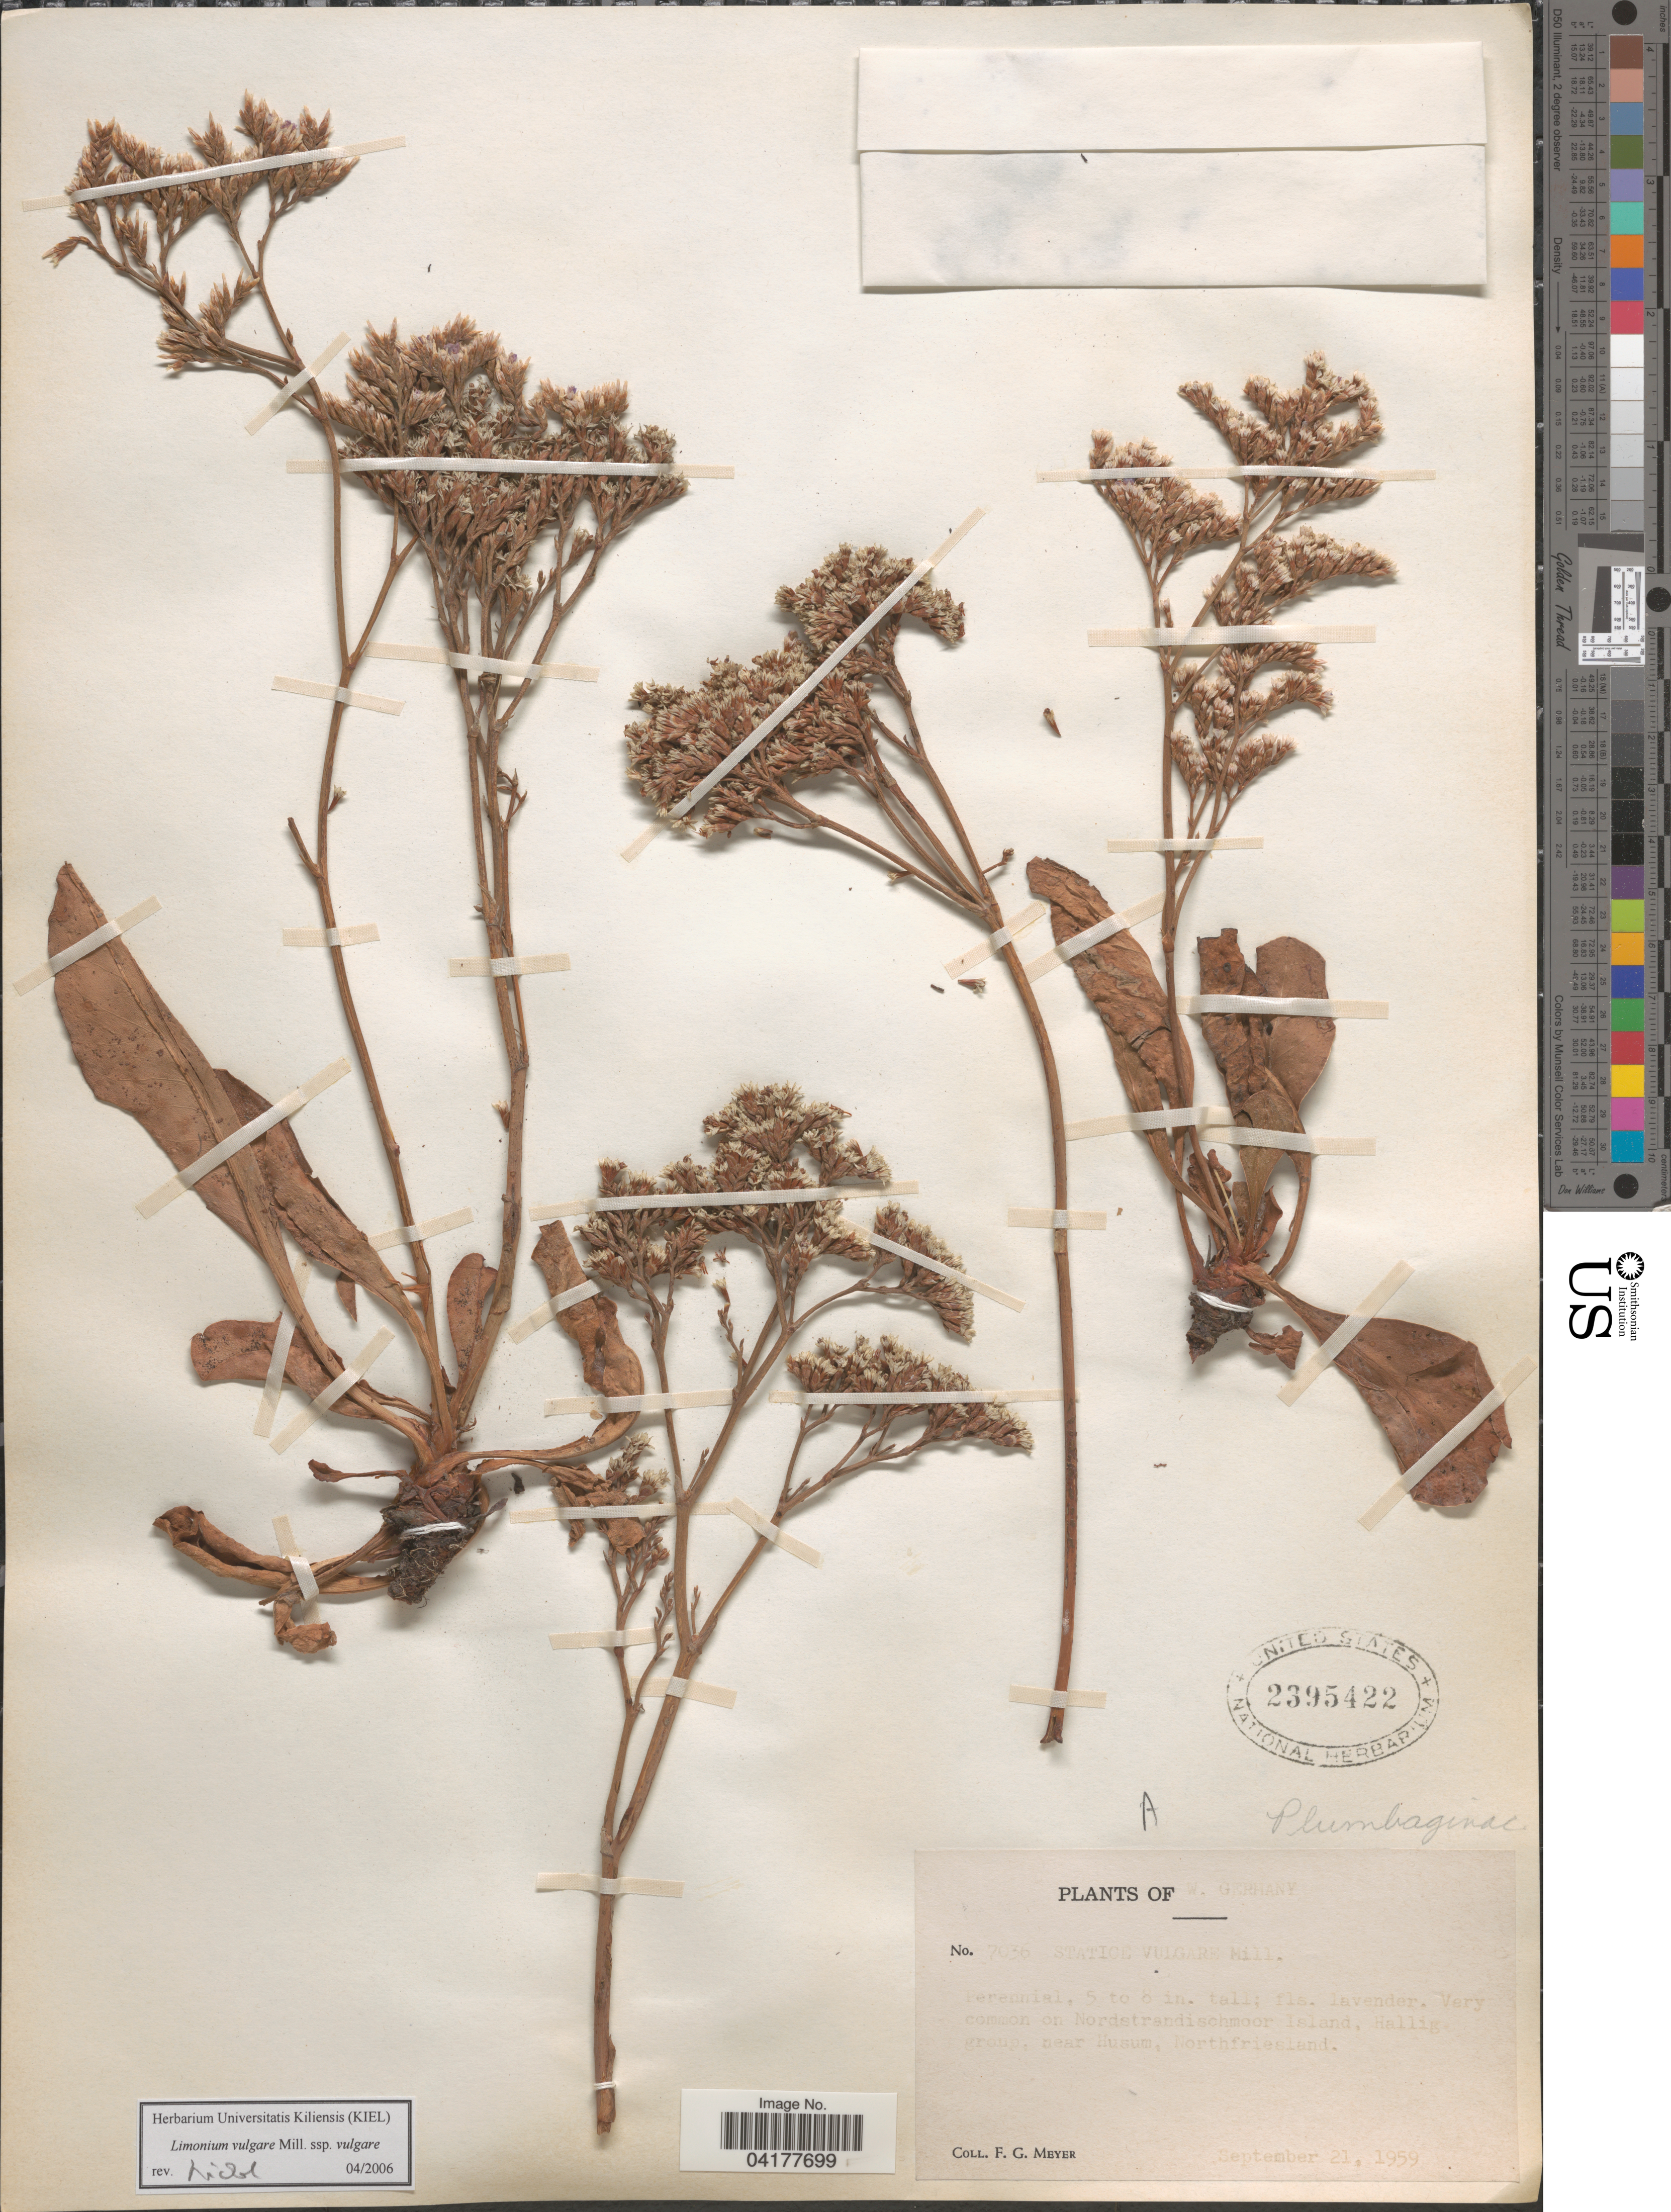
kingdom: Plantae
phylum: Tracheophyta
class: Magnoliopsida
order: Caryophyllales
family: Plumbaginaceae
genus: Limonium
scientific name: Limonium vulgare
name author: Mill.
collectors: F. G. Meyer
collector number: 7036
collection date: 1959-09-21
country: Germany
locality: W. Germany. Very common on Nordstrandischmoor Island, Hallig group, near Husum, Northfriesland.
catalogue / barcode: US 2395422